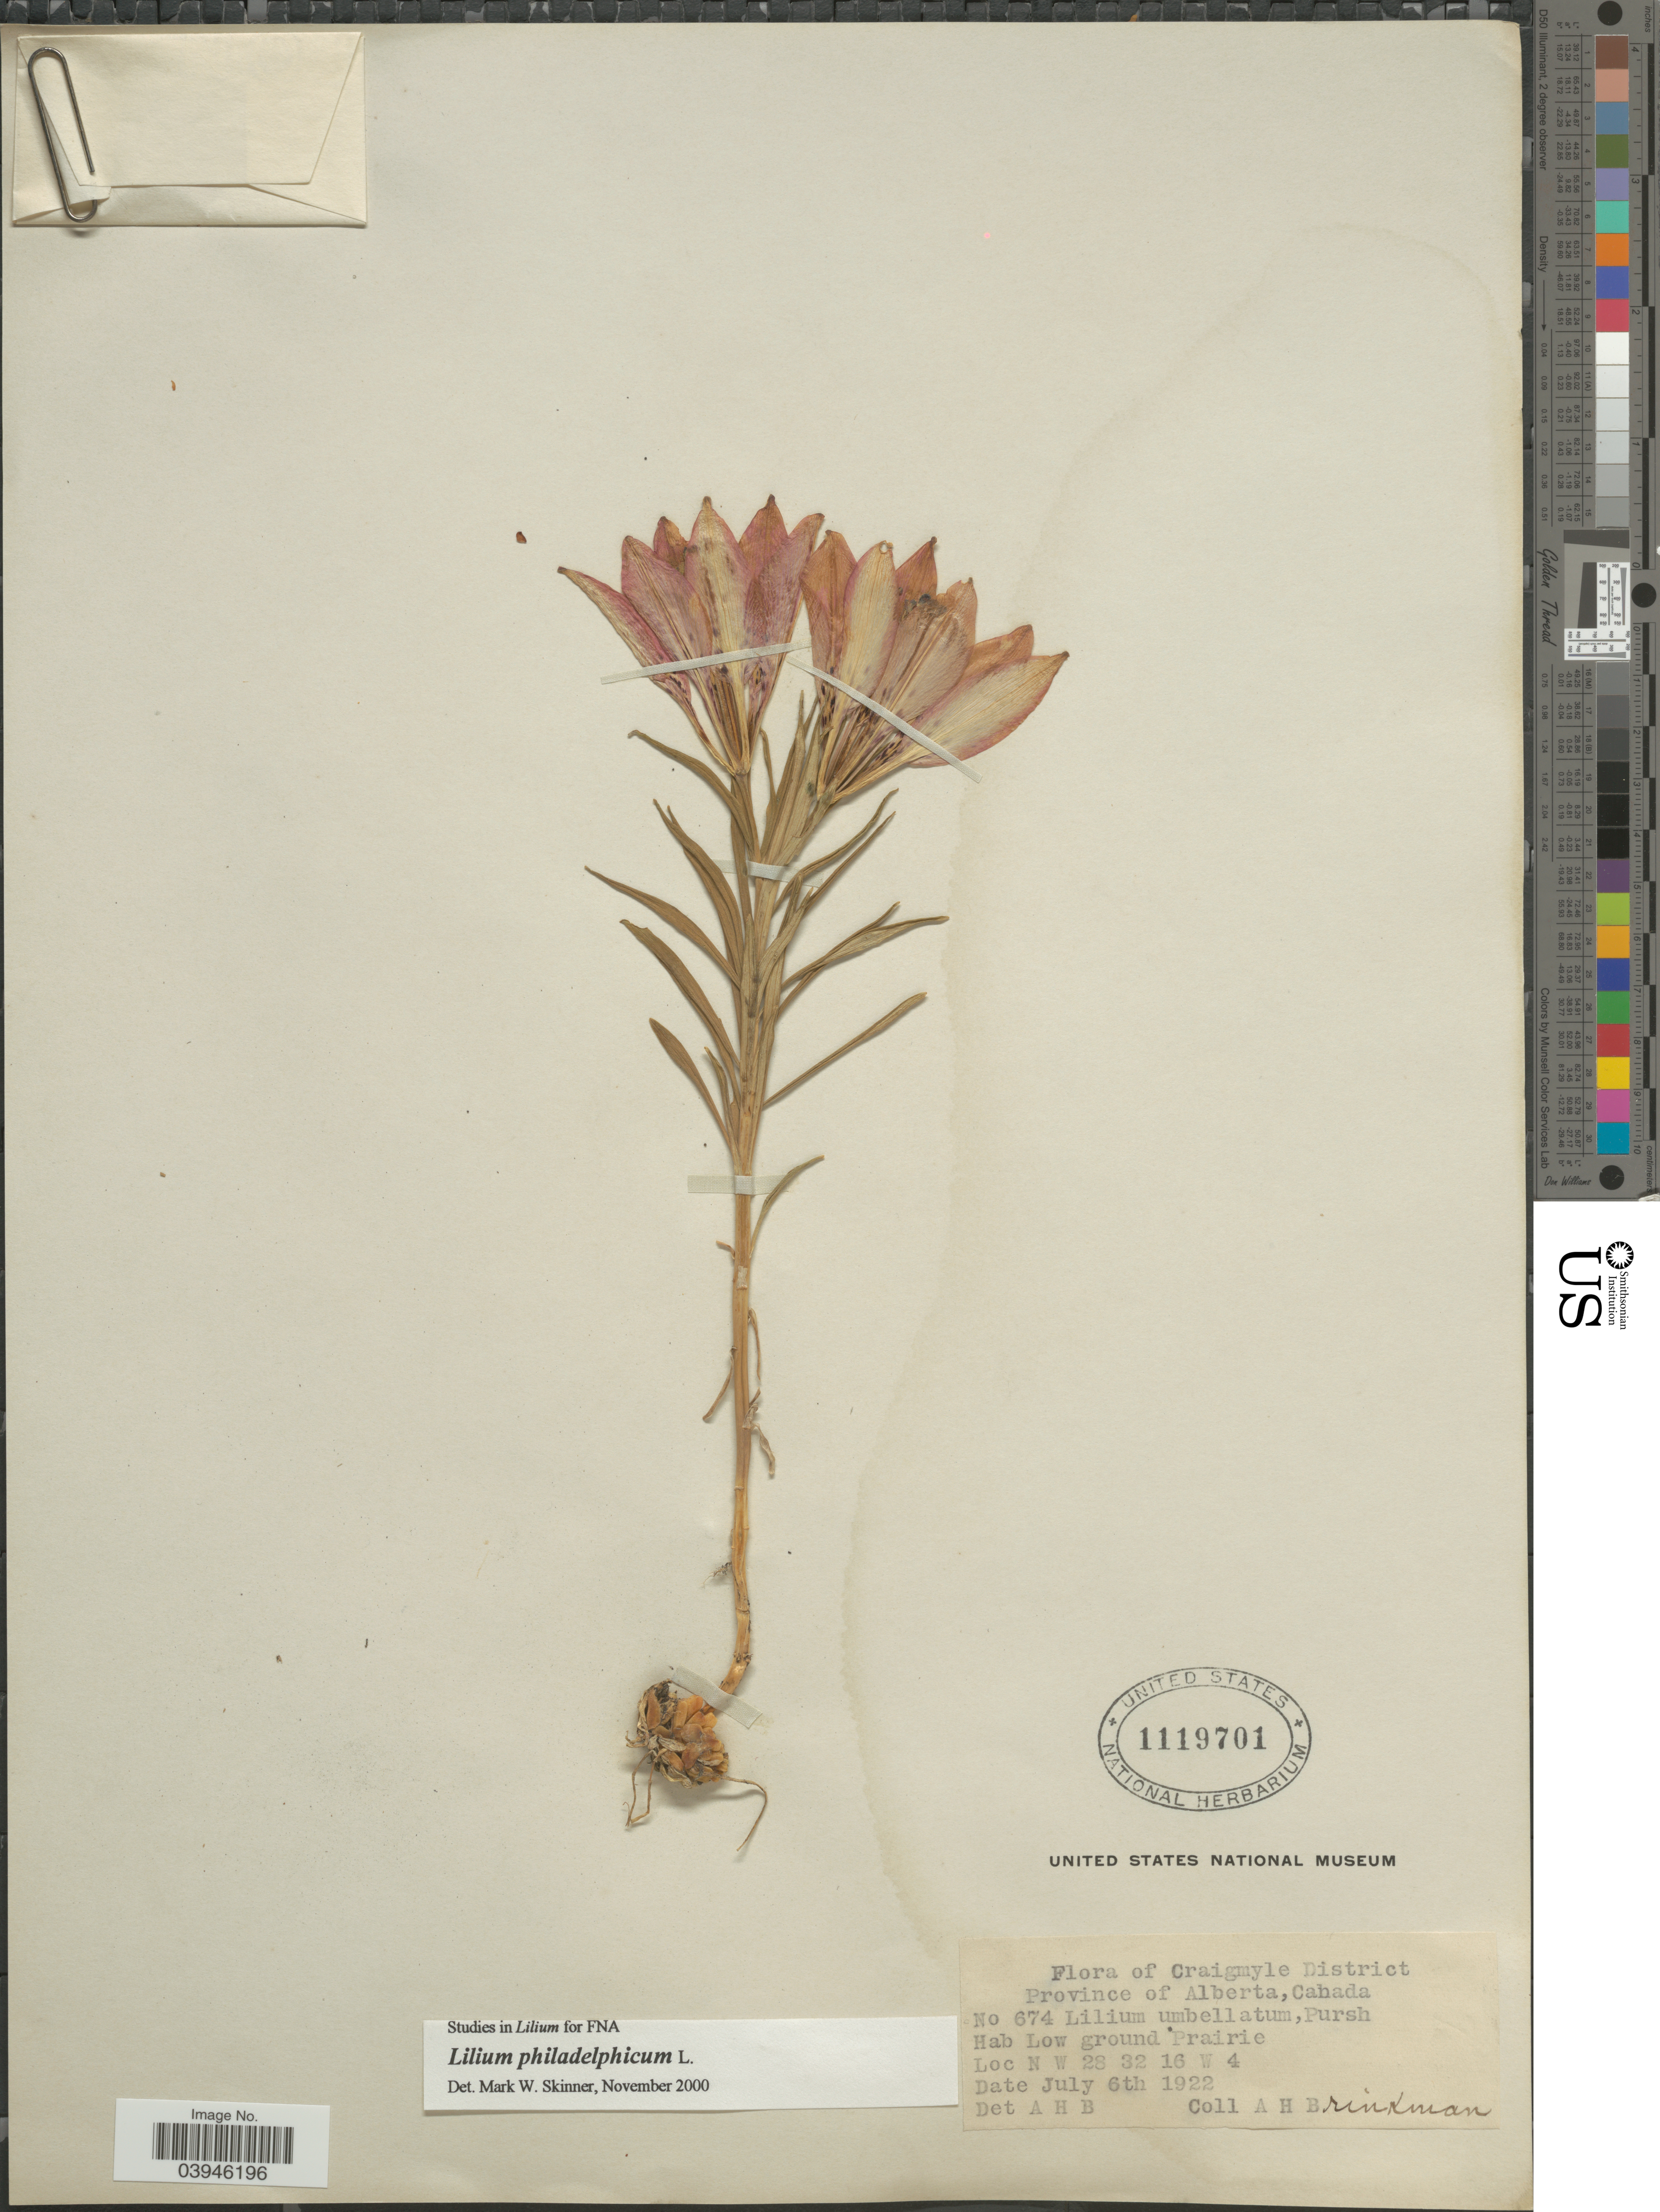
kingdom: Plantae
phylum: Tracheophyta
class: Liliopsida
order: Liliales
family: Liliaceae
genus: Lilium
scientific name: Lilium philadelphicum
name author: L.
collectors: A. Brinkman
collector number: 674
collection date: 1922-07-06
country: Canada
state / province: Alberta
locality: Craigmyle District. Low ground Prairie. N W 28 32 16 W 4.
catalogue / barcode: US 1119701